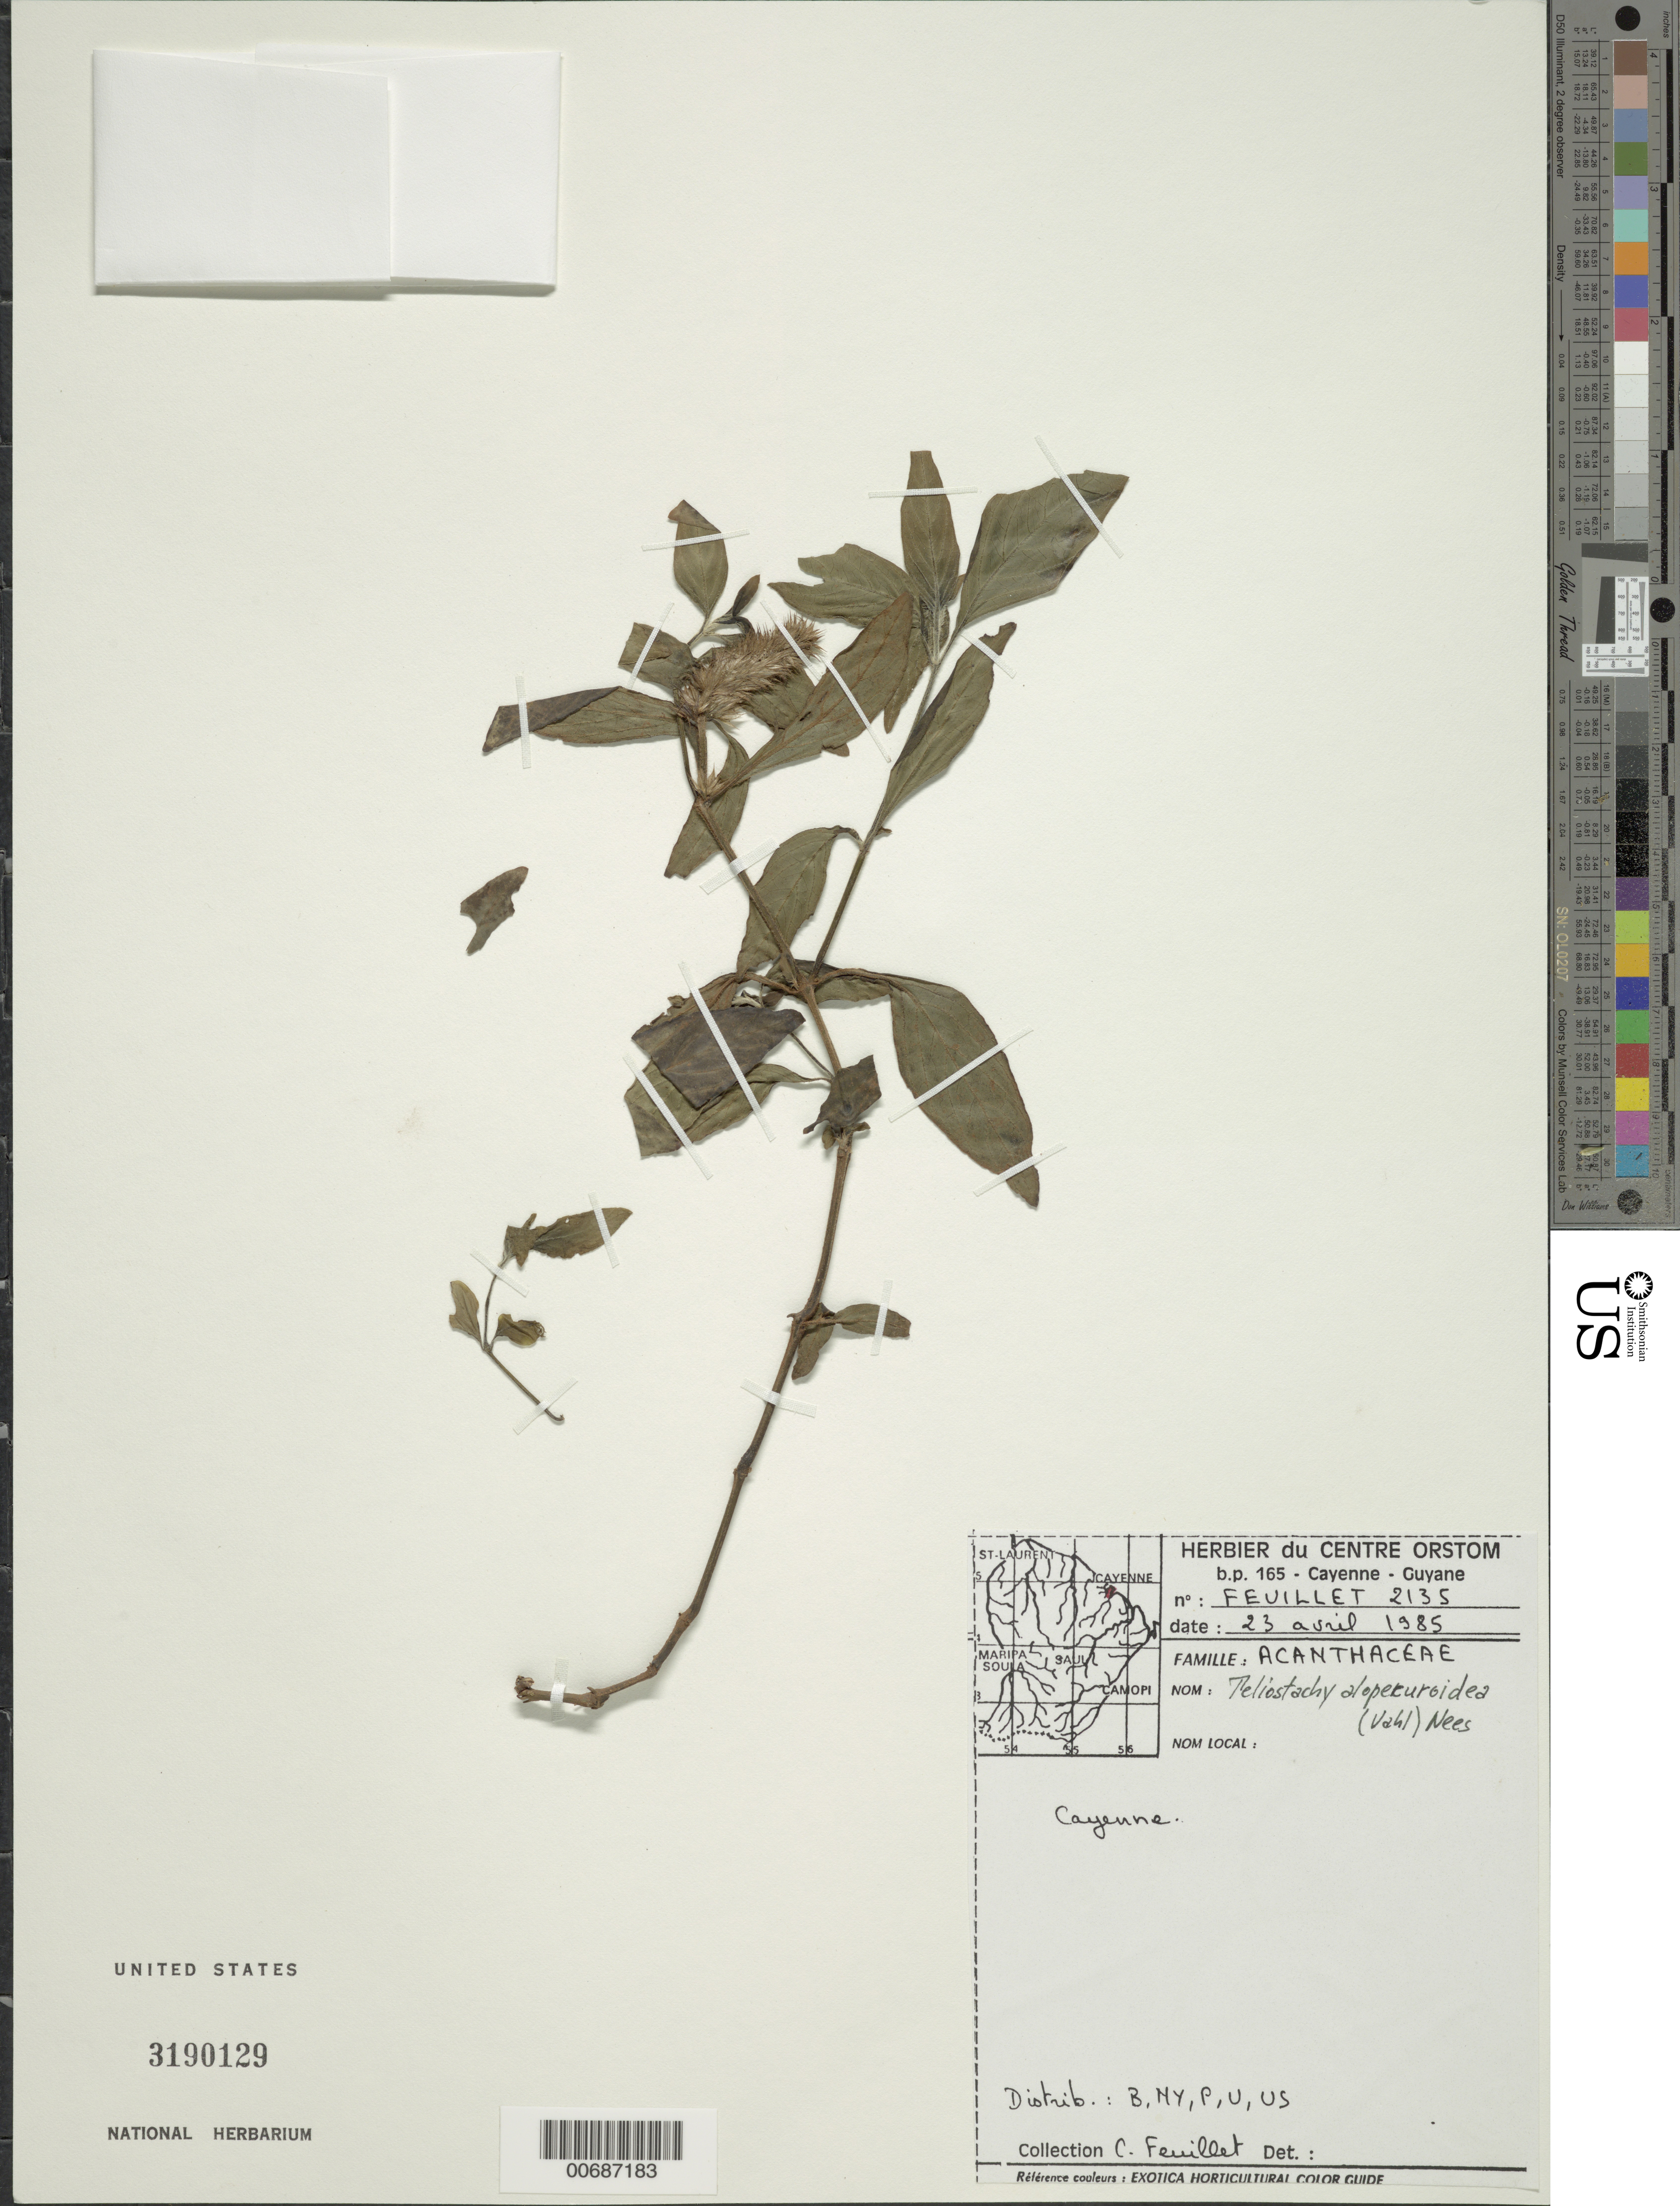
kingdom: Plantae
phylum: Tracheophyta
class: Magnoliopsida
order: Lamiales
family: Acanthaceae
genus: Teliostachya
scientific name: Teliostachya alopecuroidea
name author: (Vahl) Nees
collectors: C. Feuillet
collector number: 2135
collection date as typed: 23 Apr 1985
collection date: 1985-04-23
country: French Guiana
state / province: Cayenne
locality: Cayenne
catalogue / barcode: US 3190129